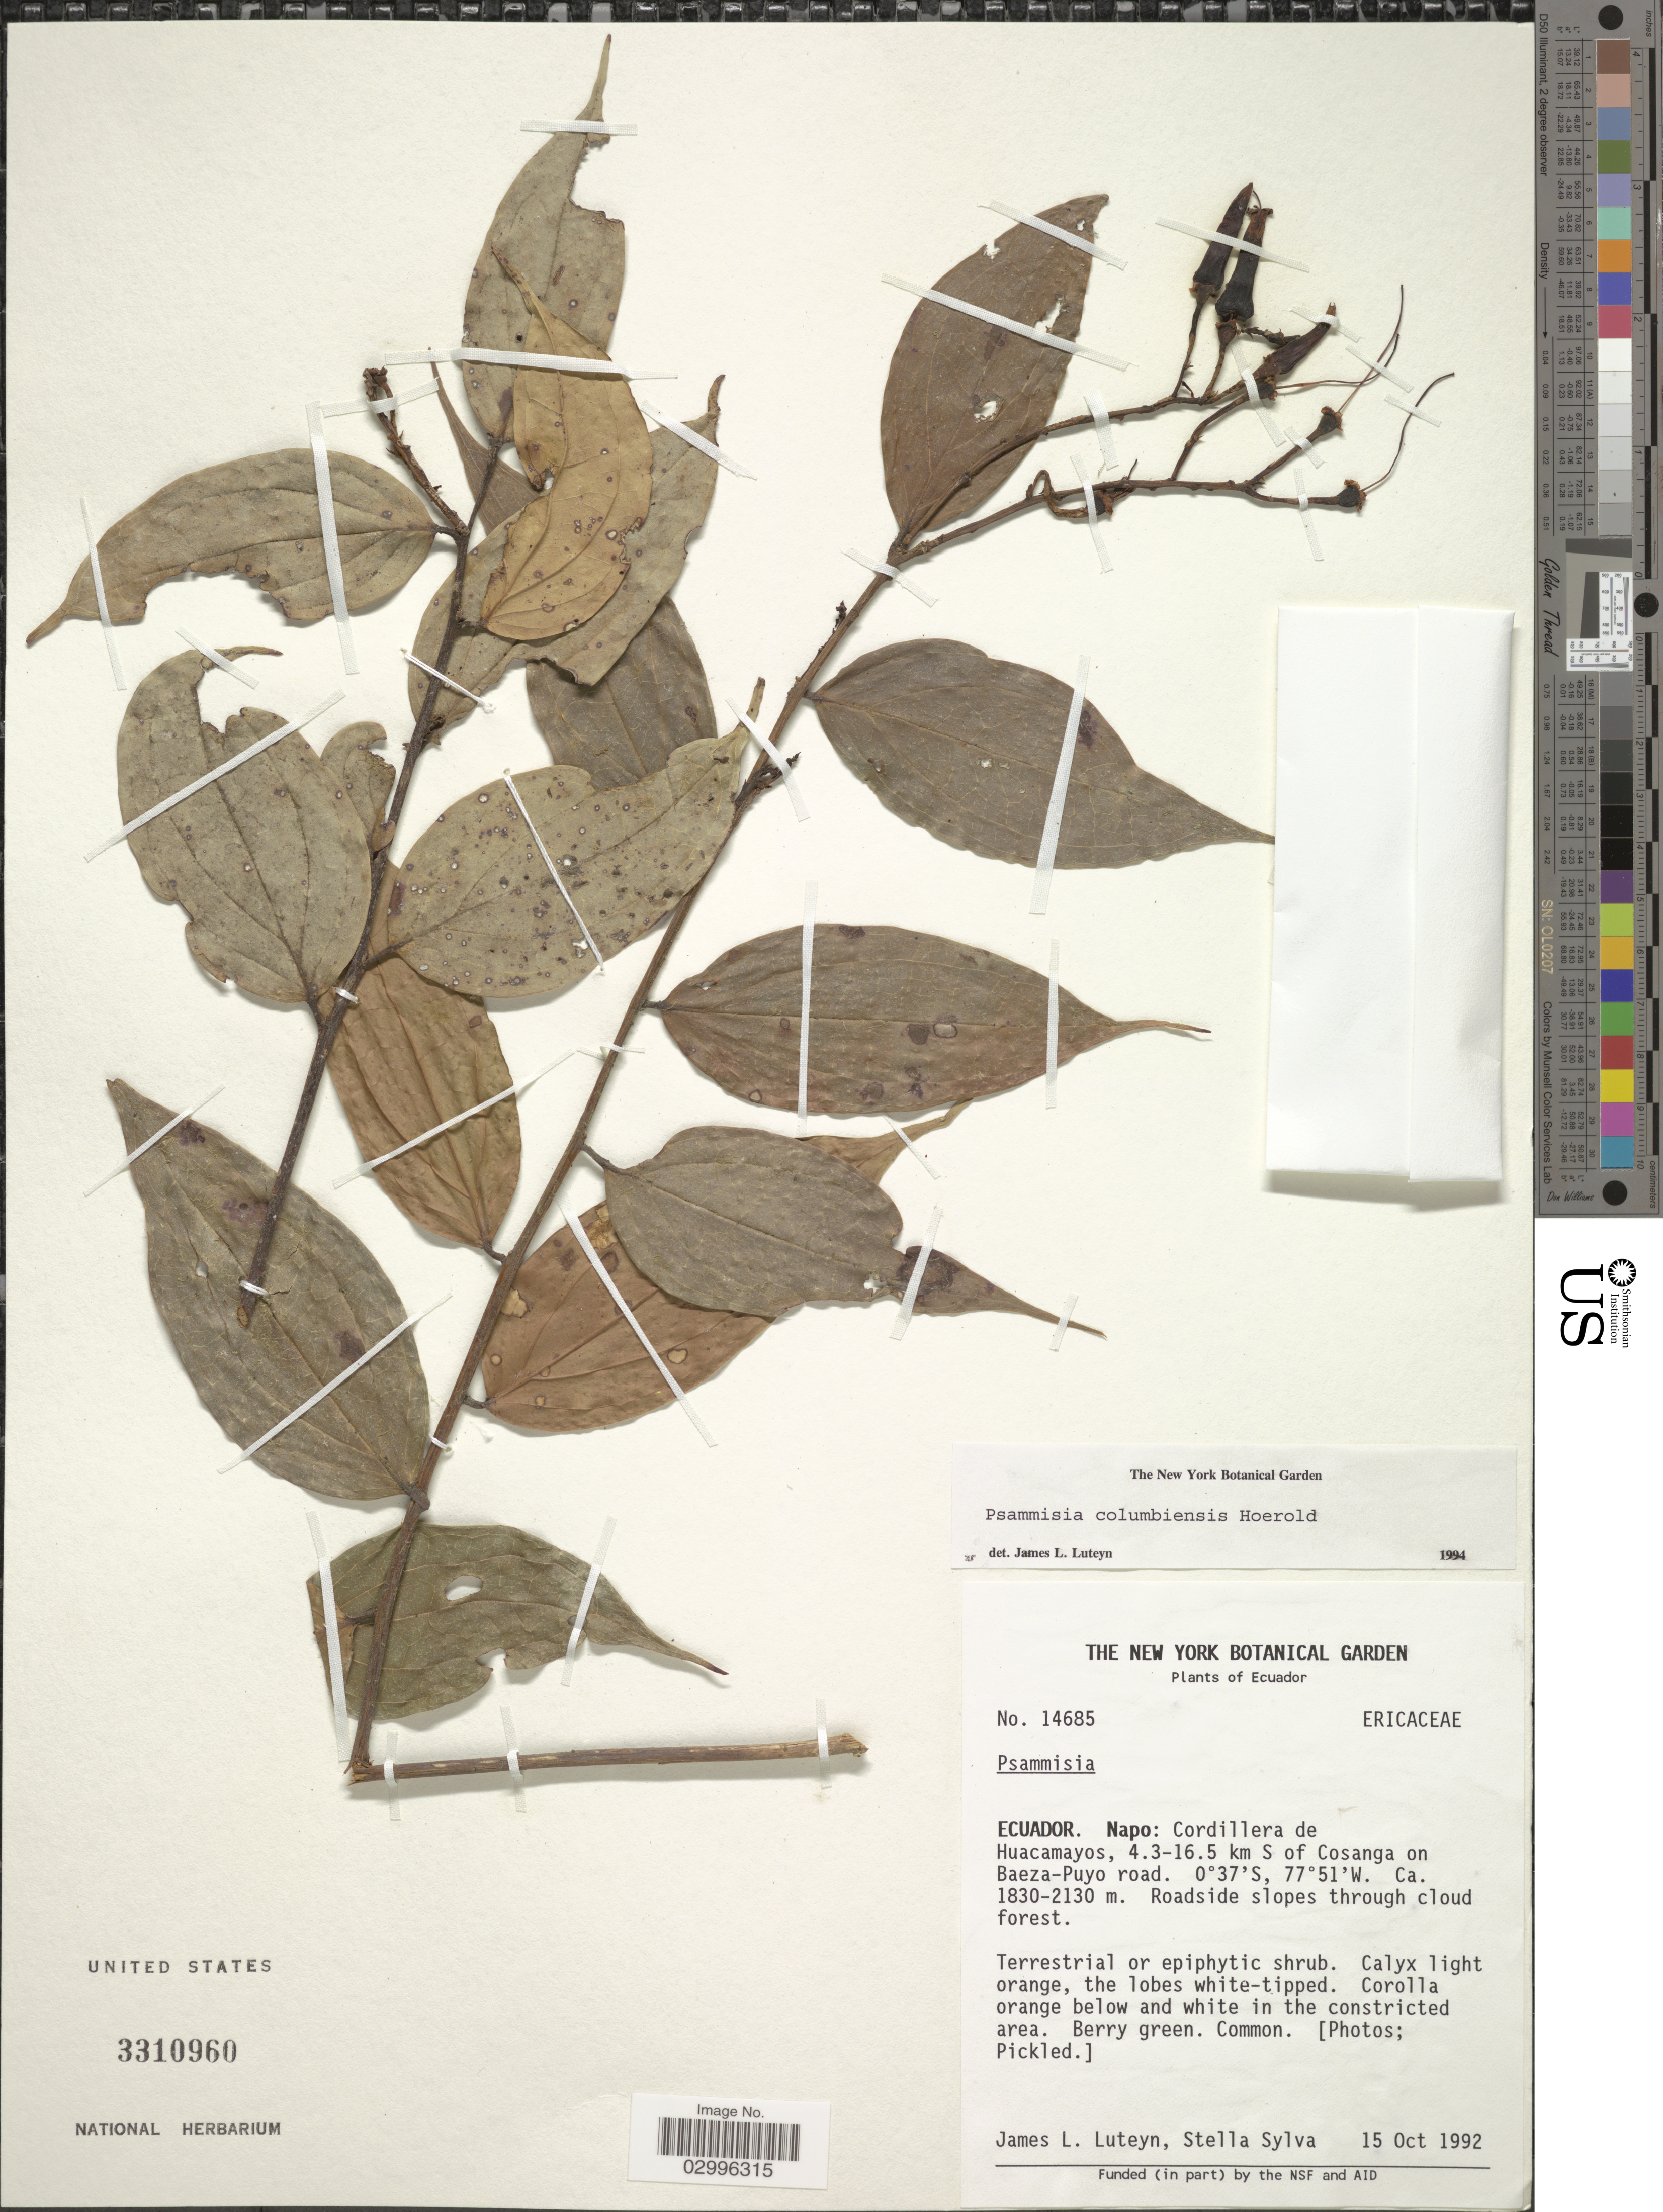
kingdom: Plantae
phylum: Tracheophyta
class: Magnoliopsida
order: Ericales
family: Ericaceae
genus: Psammisia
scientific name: Psammisia columbiensis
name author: Hoerold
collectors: J. L. Luteyn & S. Sylva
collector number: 14685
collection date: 1992-10-15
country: Ecuador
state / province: Napo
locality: Cordillera de Huacamayos, 4.3-16.5 km S of Cosanga on Baeza-Puyo road.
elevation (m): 1830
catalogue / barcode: US 3310960